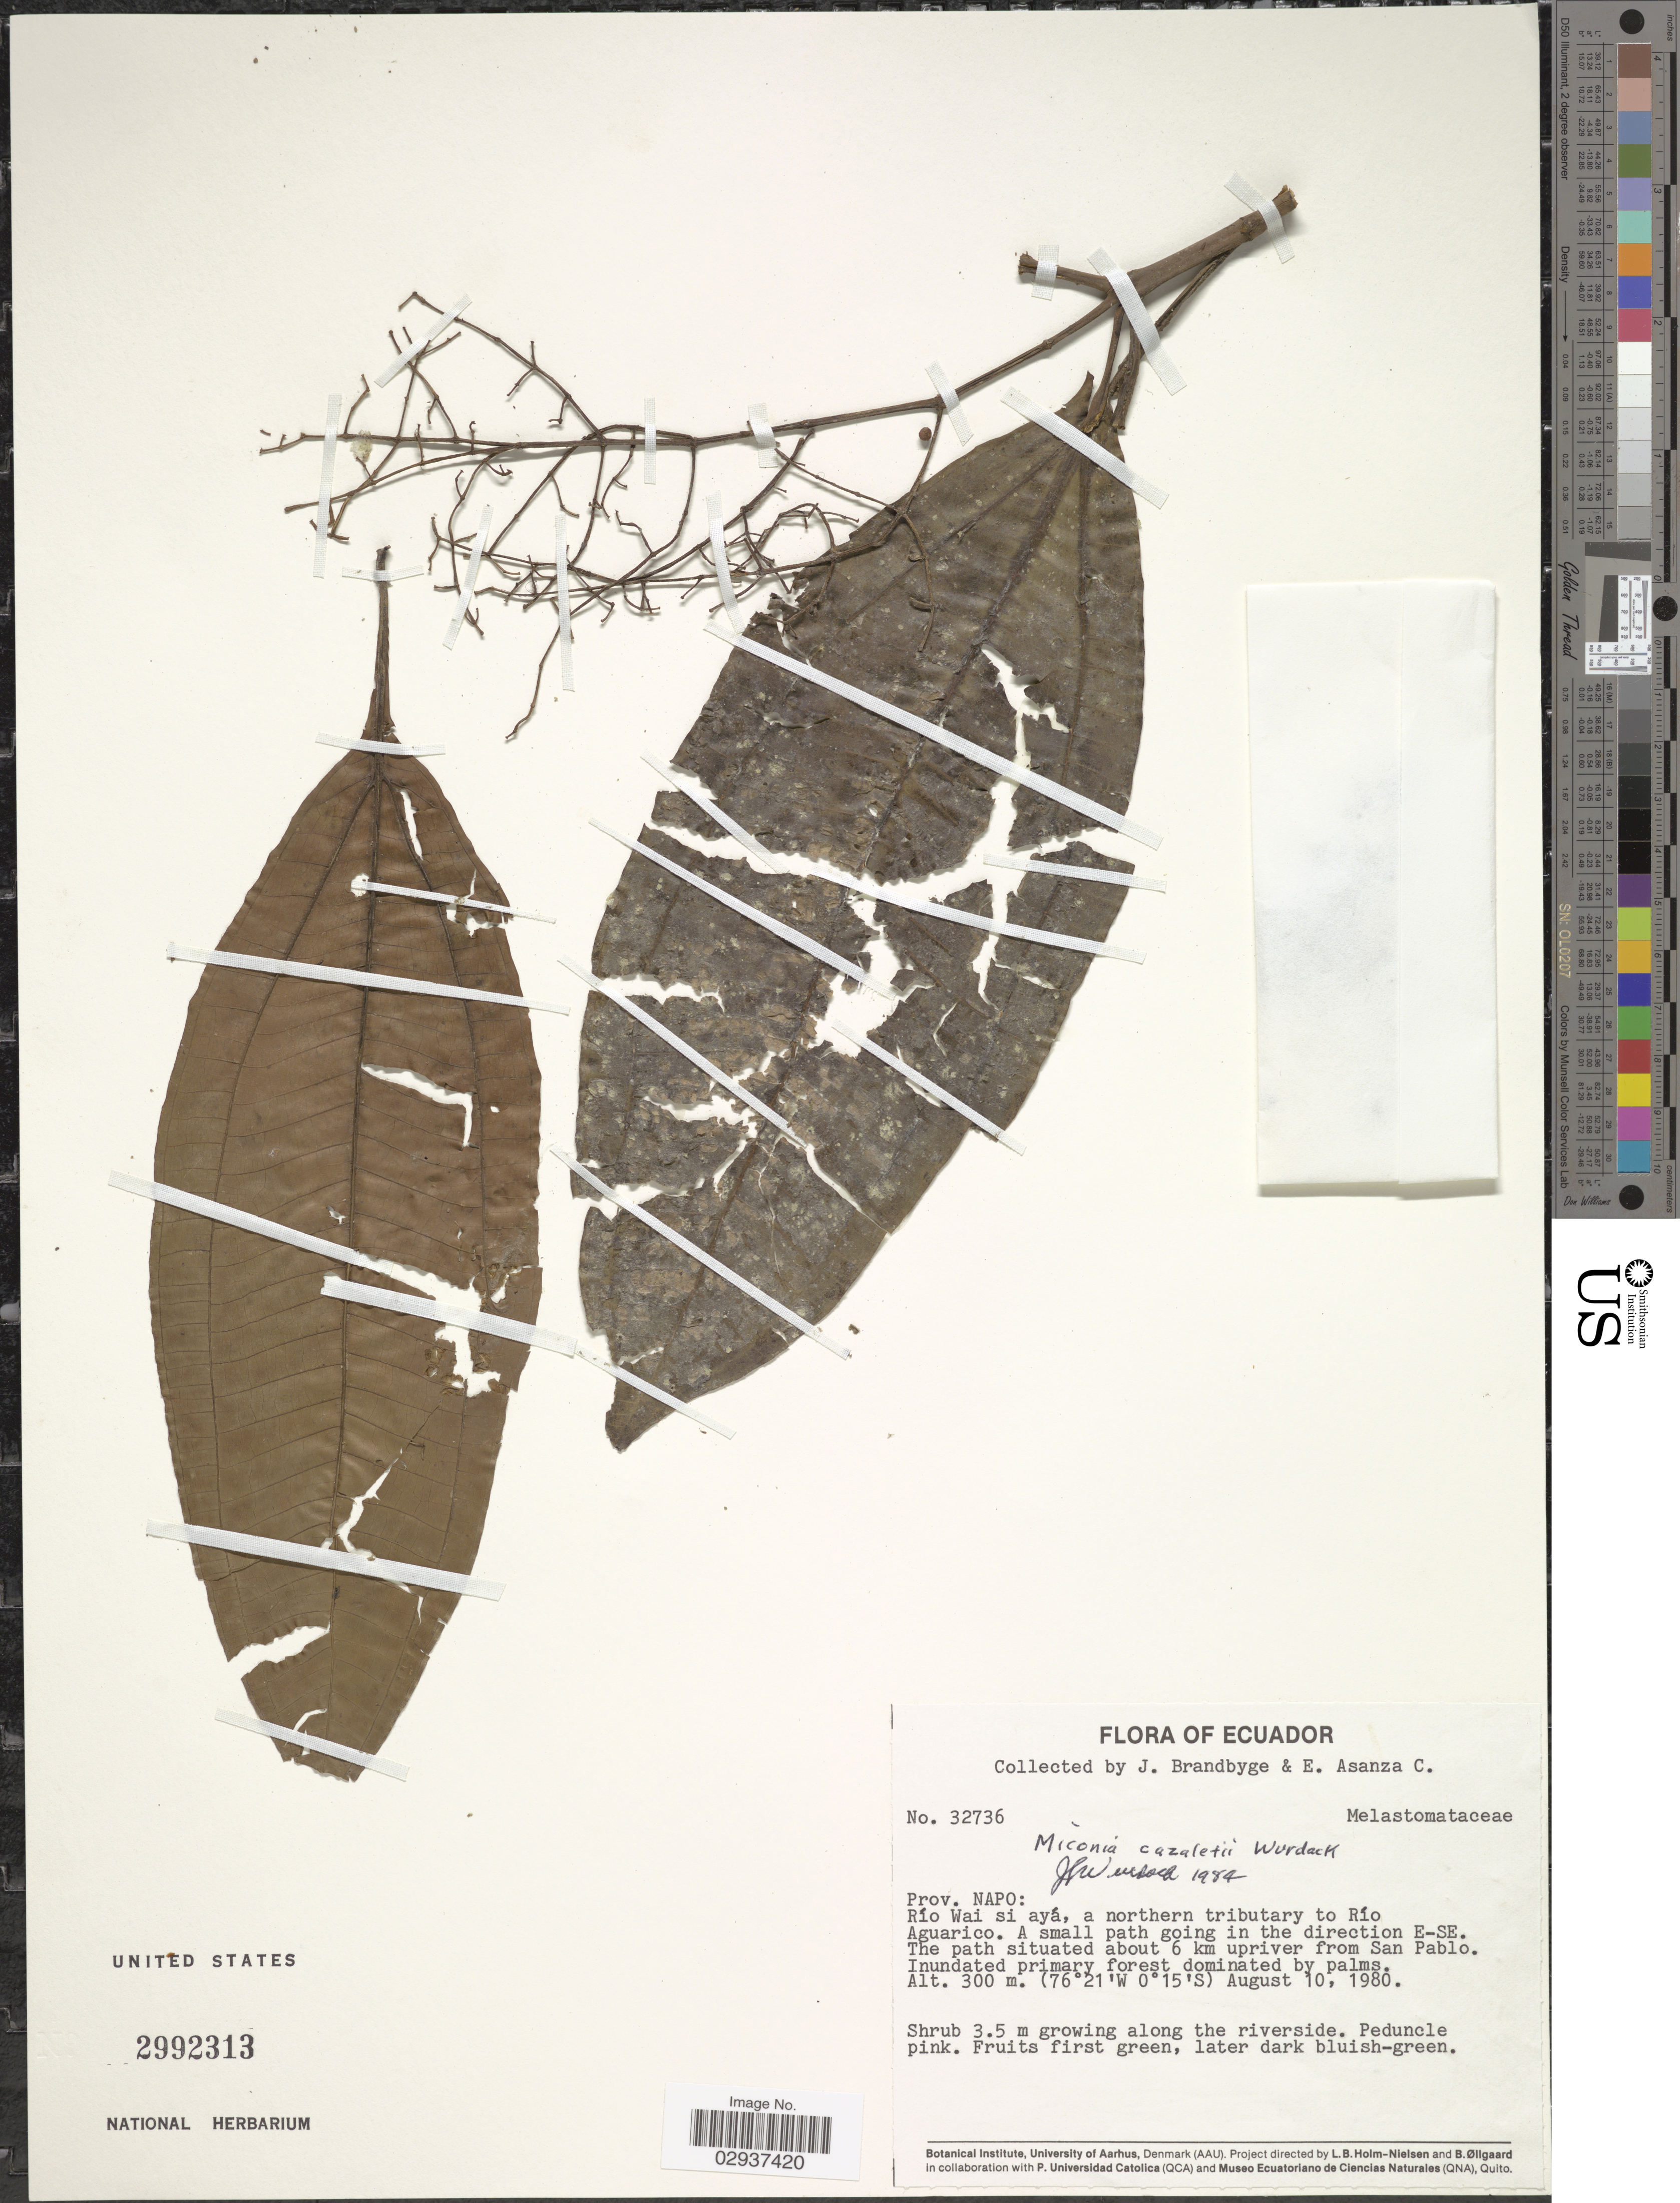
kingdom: Plantae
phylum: Tracheophyta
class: Magnoliopsida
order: Myrtales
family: Melastomataceae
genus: Miconia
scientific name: Miconia cazaletii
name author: Wurdack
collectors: J. Brandbyge & E. Asanza C.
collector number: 32736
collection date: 1980-08-10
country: Ecuador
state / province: Napo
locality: Río Wai si ayá, a northern tributary to Río Aguarico. A small path going in the direction E-SE. The path situated about 6 km upriver from San Pablo.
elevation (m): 300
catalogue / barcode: US 2992313